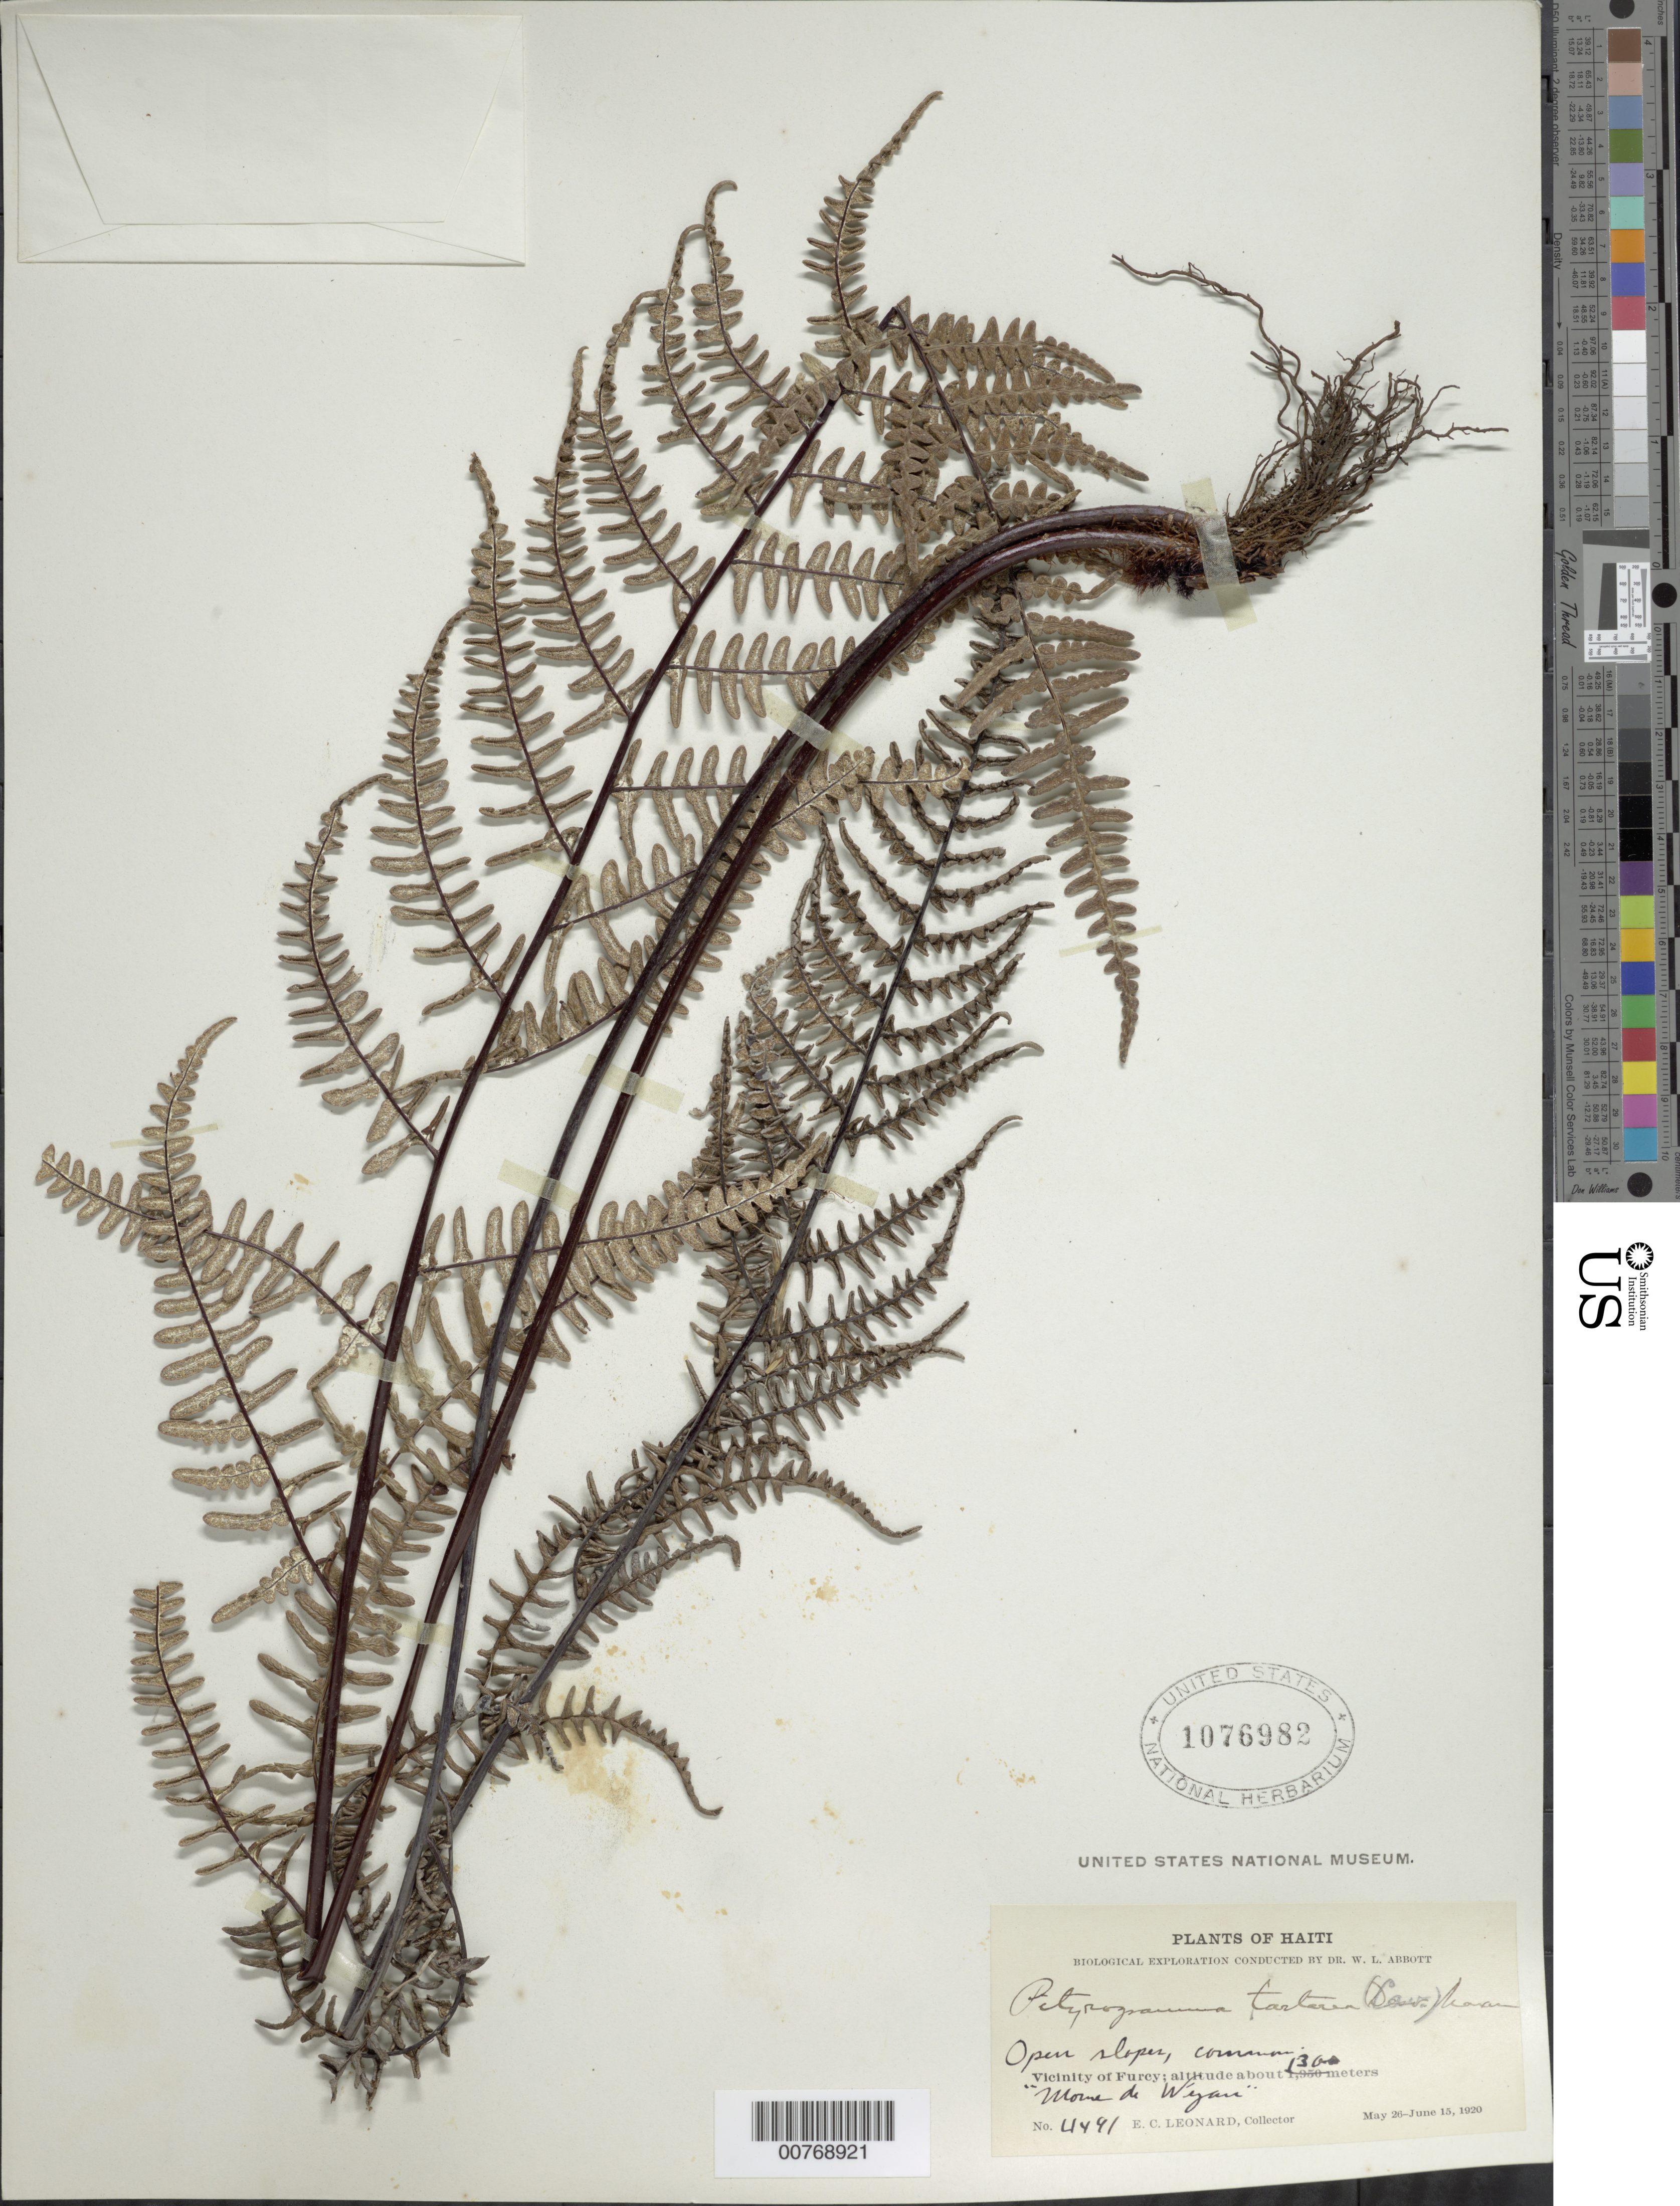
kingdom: Plantae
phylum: Tracheophyta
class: Polypodiopsida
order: Polypodiales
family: Pteridaceae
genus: Pityrogramma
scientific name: Pityrogramma ebenea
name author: (L.) Proctor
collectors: E. C. Leonard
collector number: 4491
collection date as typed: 26 May 1920 15 Jun 1920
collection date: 1920-05-26/1920-06-15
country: Haiti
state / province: Ouest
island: Hispaniola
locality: Vicinity of Furcy, Morne de Wezan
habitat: Open slopes, common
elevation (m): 1300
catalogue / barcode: US 1076982